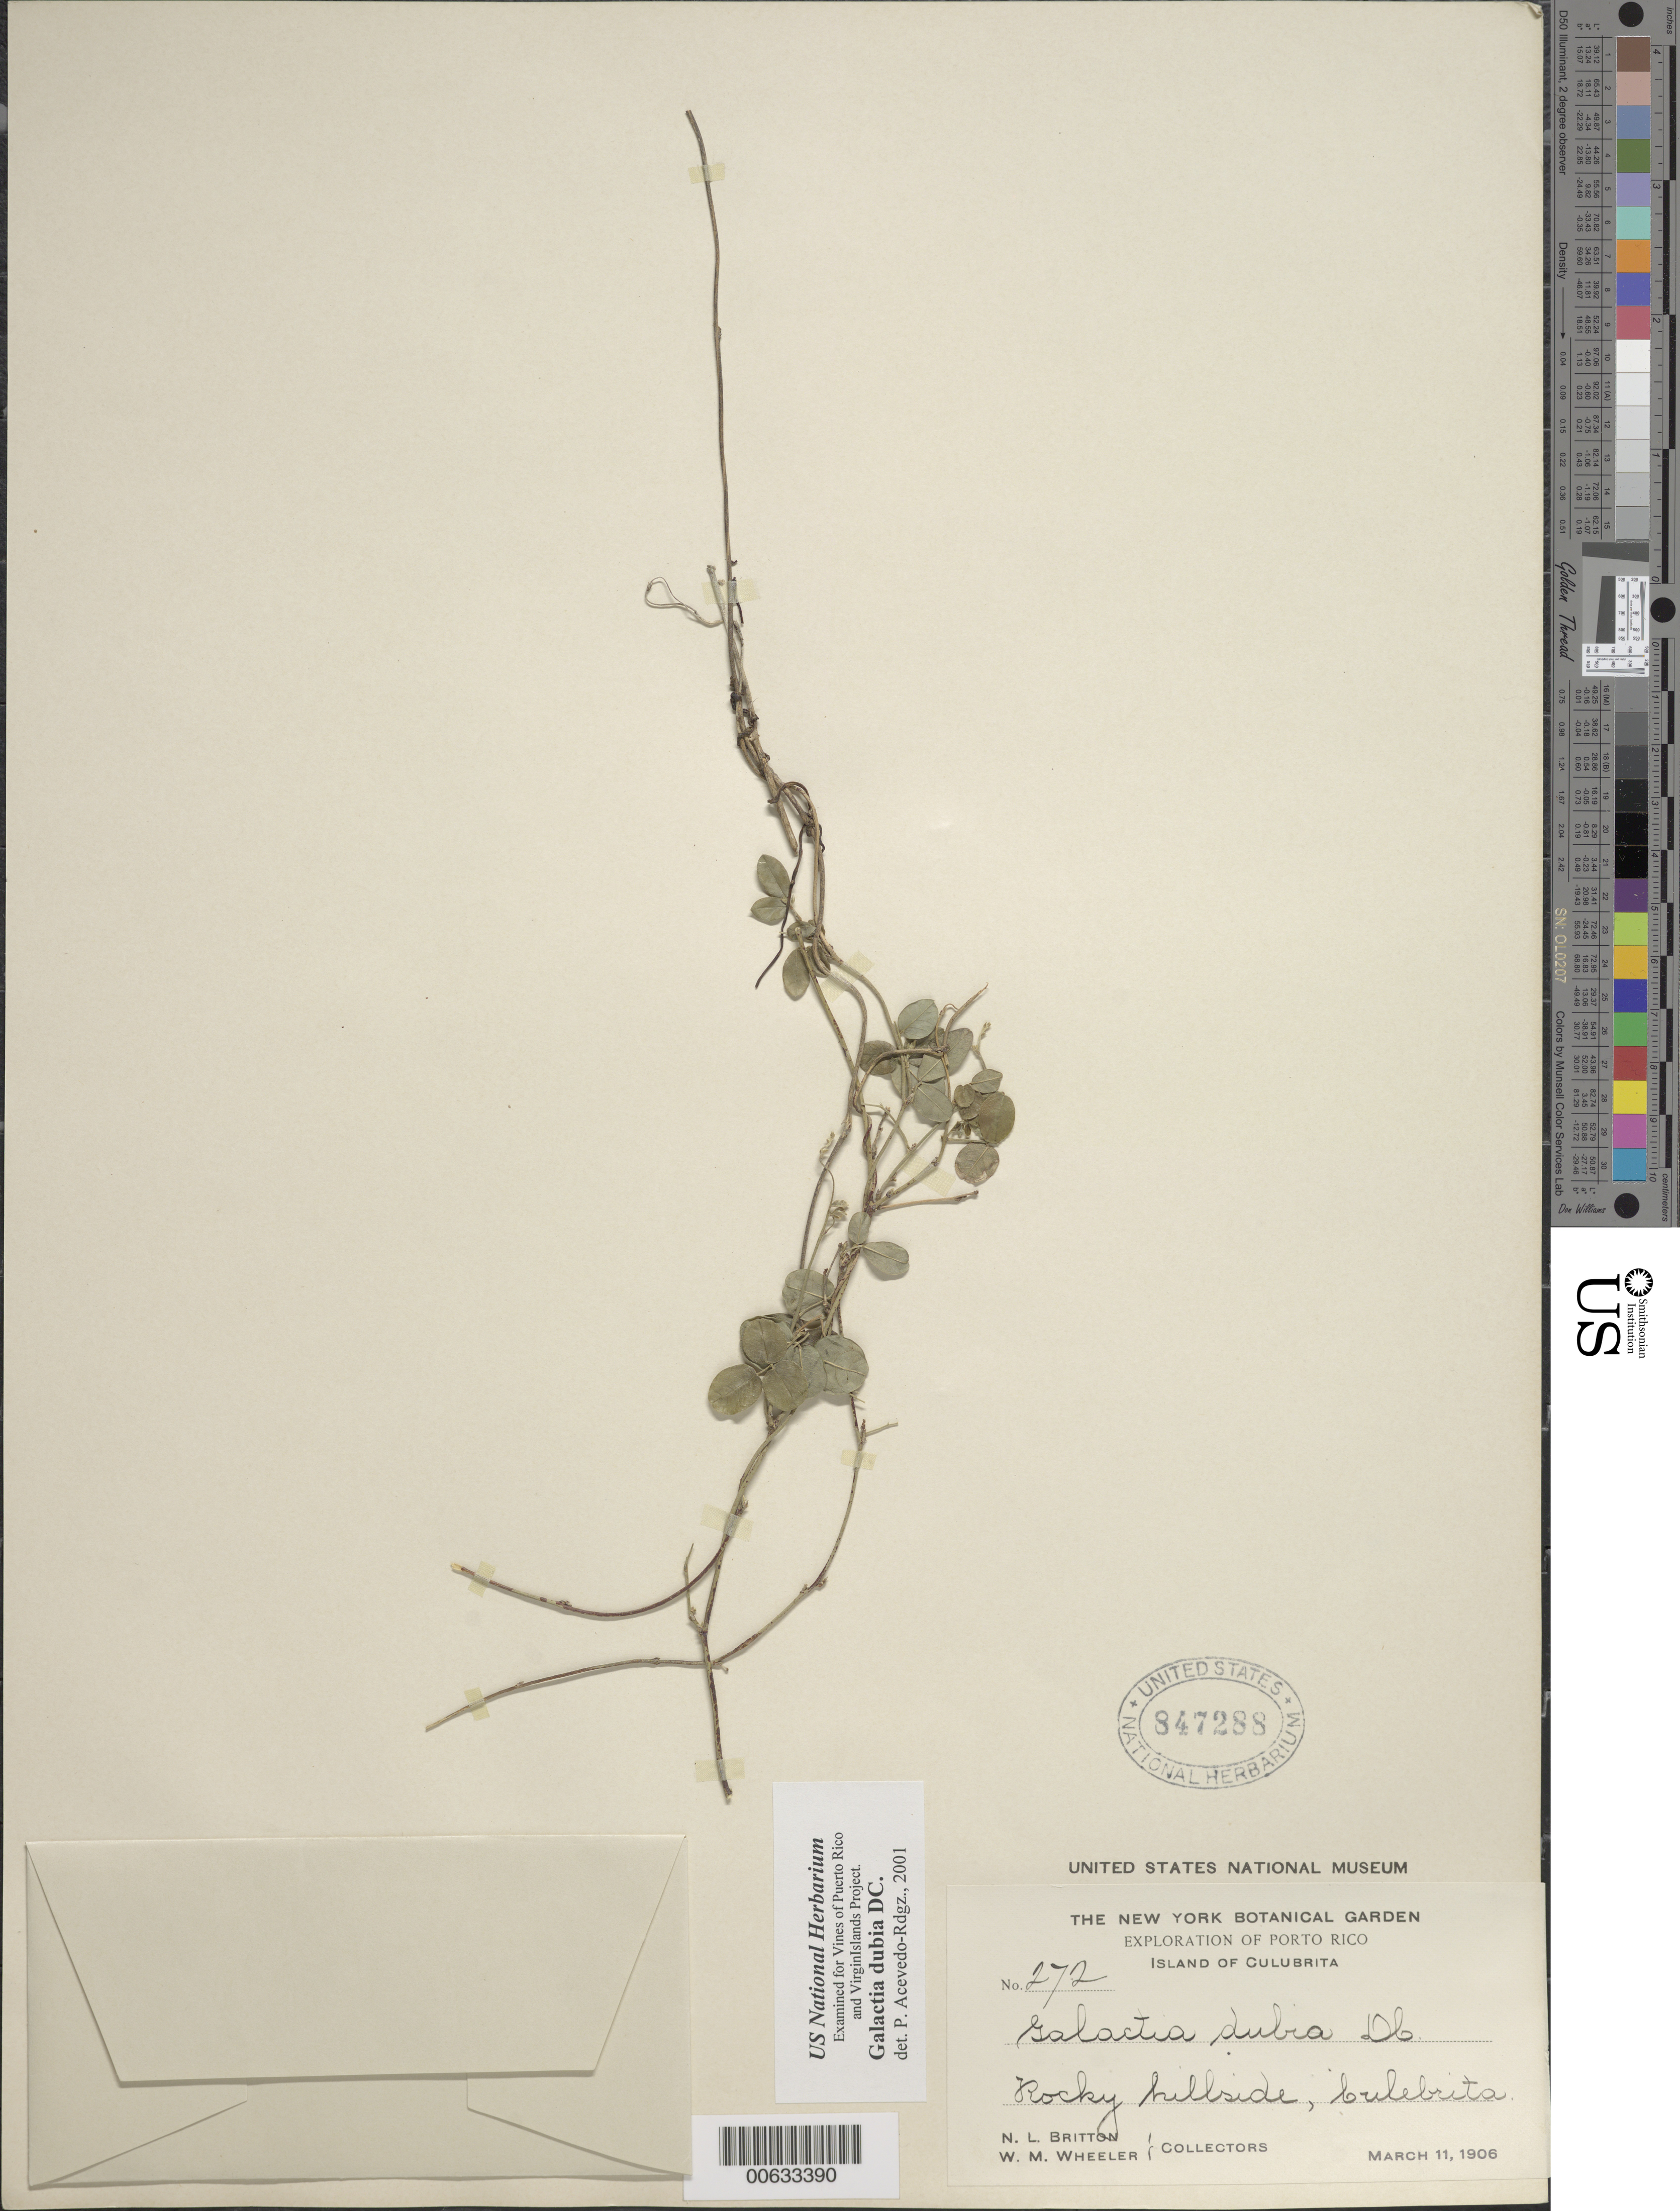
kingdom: Plantae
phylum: Tracheophyta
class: Magnoliopsida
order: Fabales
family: Fabaceae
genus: Galactia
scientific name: Galactia dubia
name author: DC.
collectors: N. Britton & W. Wheeler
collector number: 272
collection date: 1906-03-11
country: Puerto Rico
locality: Porto Rico, Island of CUlubrita, Rocky hillside, Culebrita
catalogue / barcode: US 847288